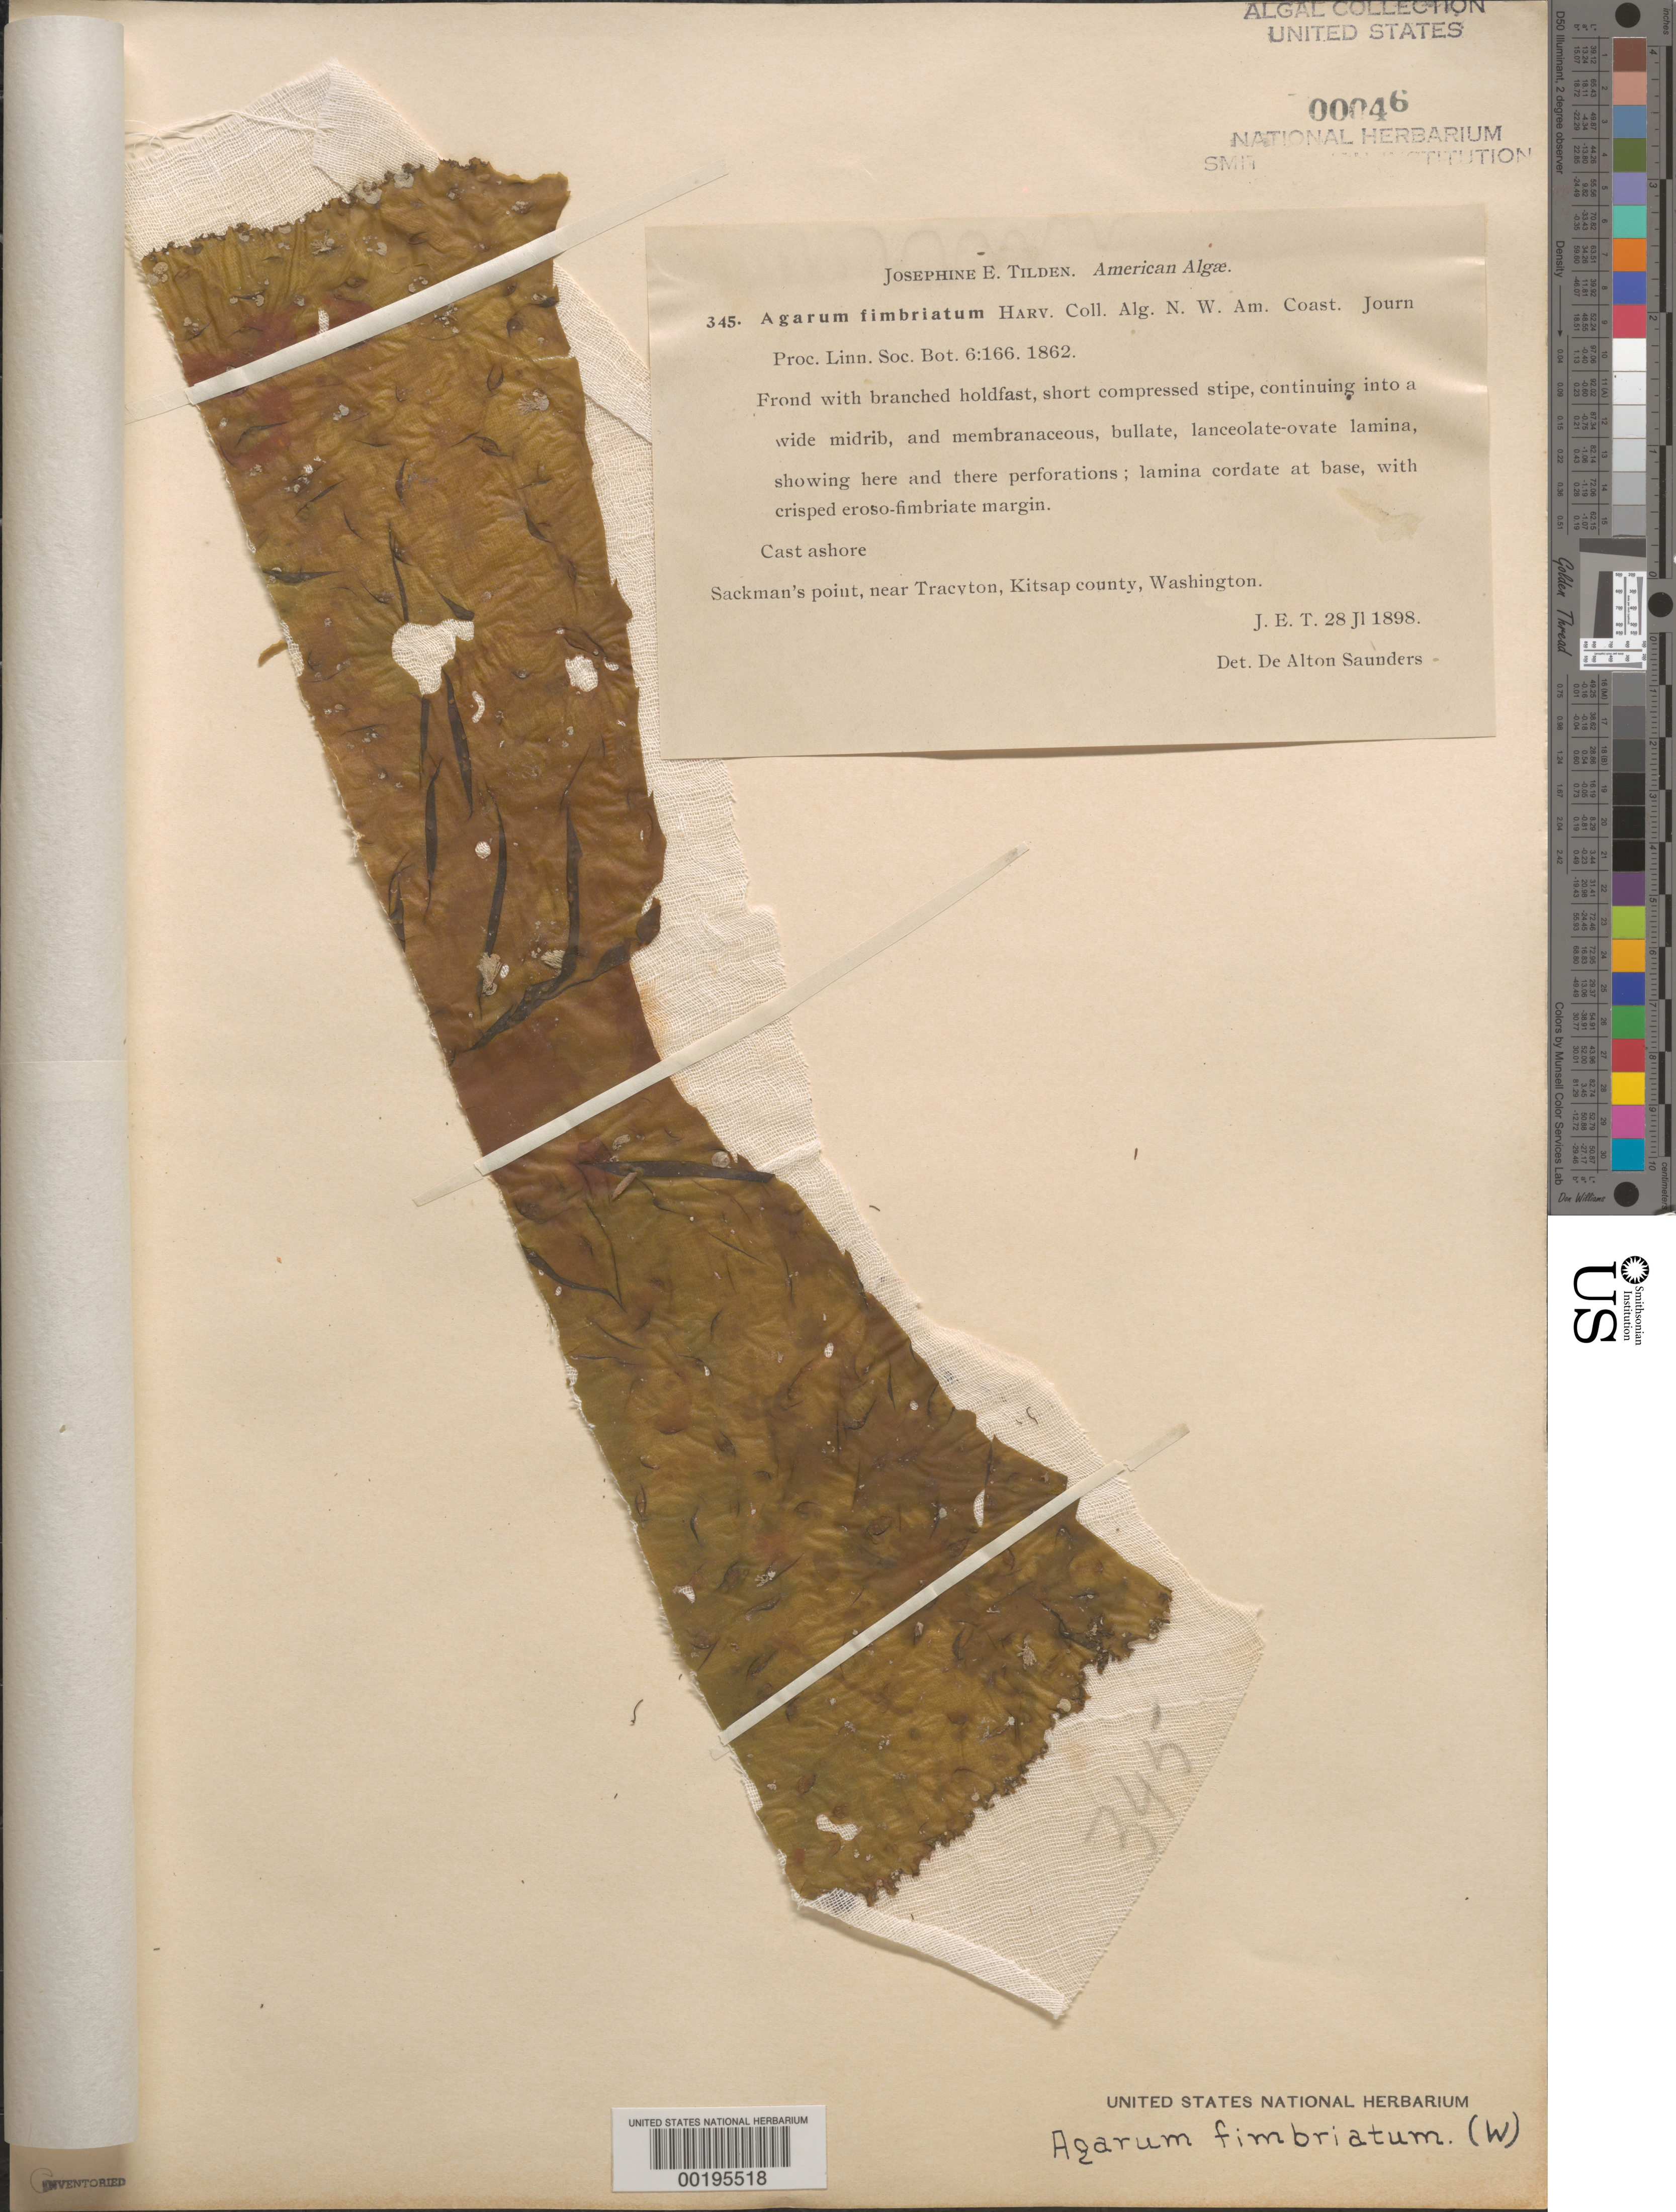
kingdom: Chromista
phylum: Ochrophyta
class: Phaeophyceae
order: Laminariales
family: Agaraceae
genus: Neoagarum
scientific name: Neoagarum fimbriatum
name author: (Harvey) H.Kawai & Hanyuda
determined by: Algae name updating Project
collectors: J. E. Tilden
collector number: JET 345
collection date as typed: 28 Jul 1898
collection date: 1898-07-28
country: United States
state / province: Washington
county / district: Kitsap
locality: Sackman's Point, near Tracyton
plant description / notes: Tilden, American Algae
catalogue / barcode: US 46